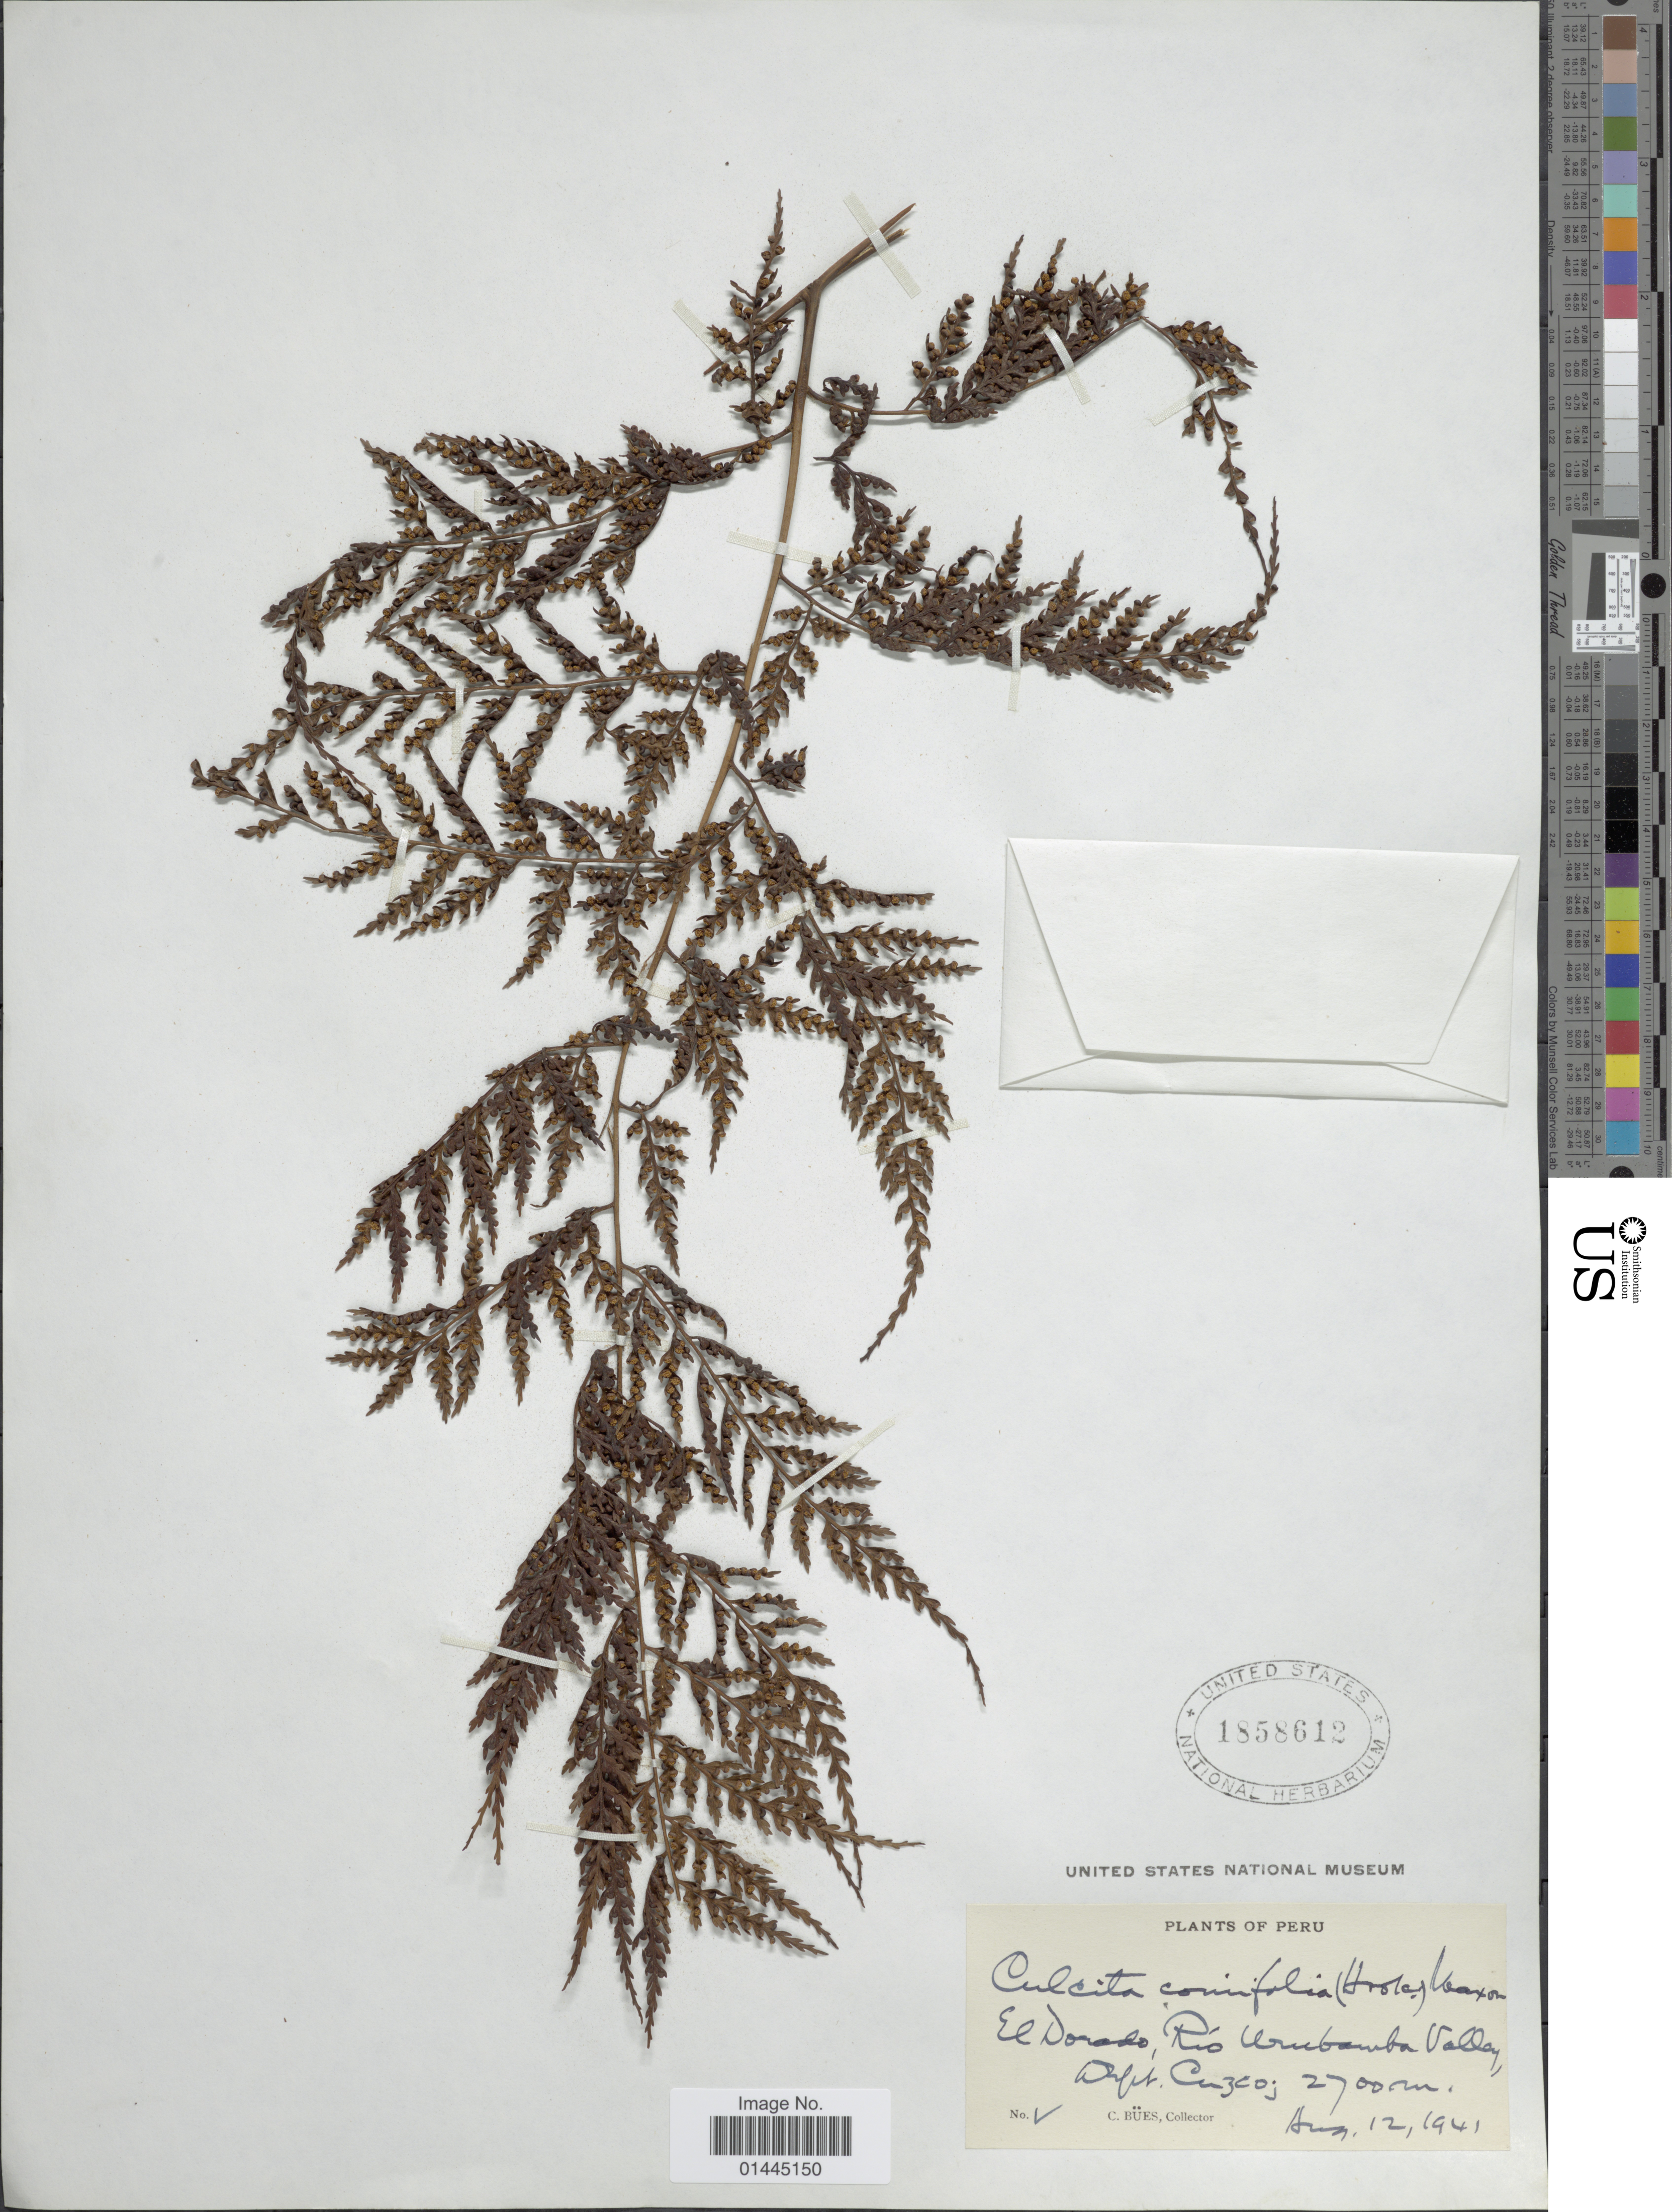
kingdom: Plantae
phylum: Tracheophyta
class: Polypodiopsida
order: Cyatheales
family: Culcitaceae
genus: Culcita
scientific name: Culcita coniifolia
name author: (Hook.) Maxon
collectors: C. Bues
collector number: V?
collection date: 1941-08-12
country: Peru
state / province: Cusco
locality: El Dorado, Rio Urubamba Valley.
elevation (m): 2700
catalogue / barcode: US 1858612